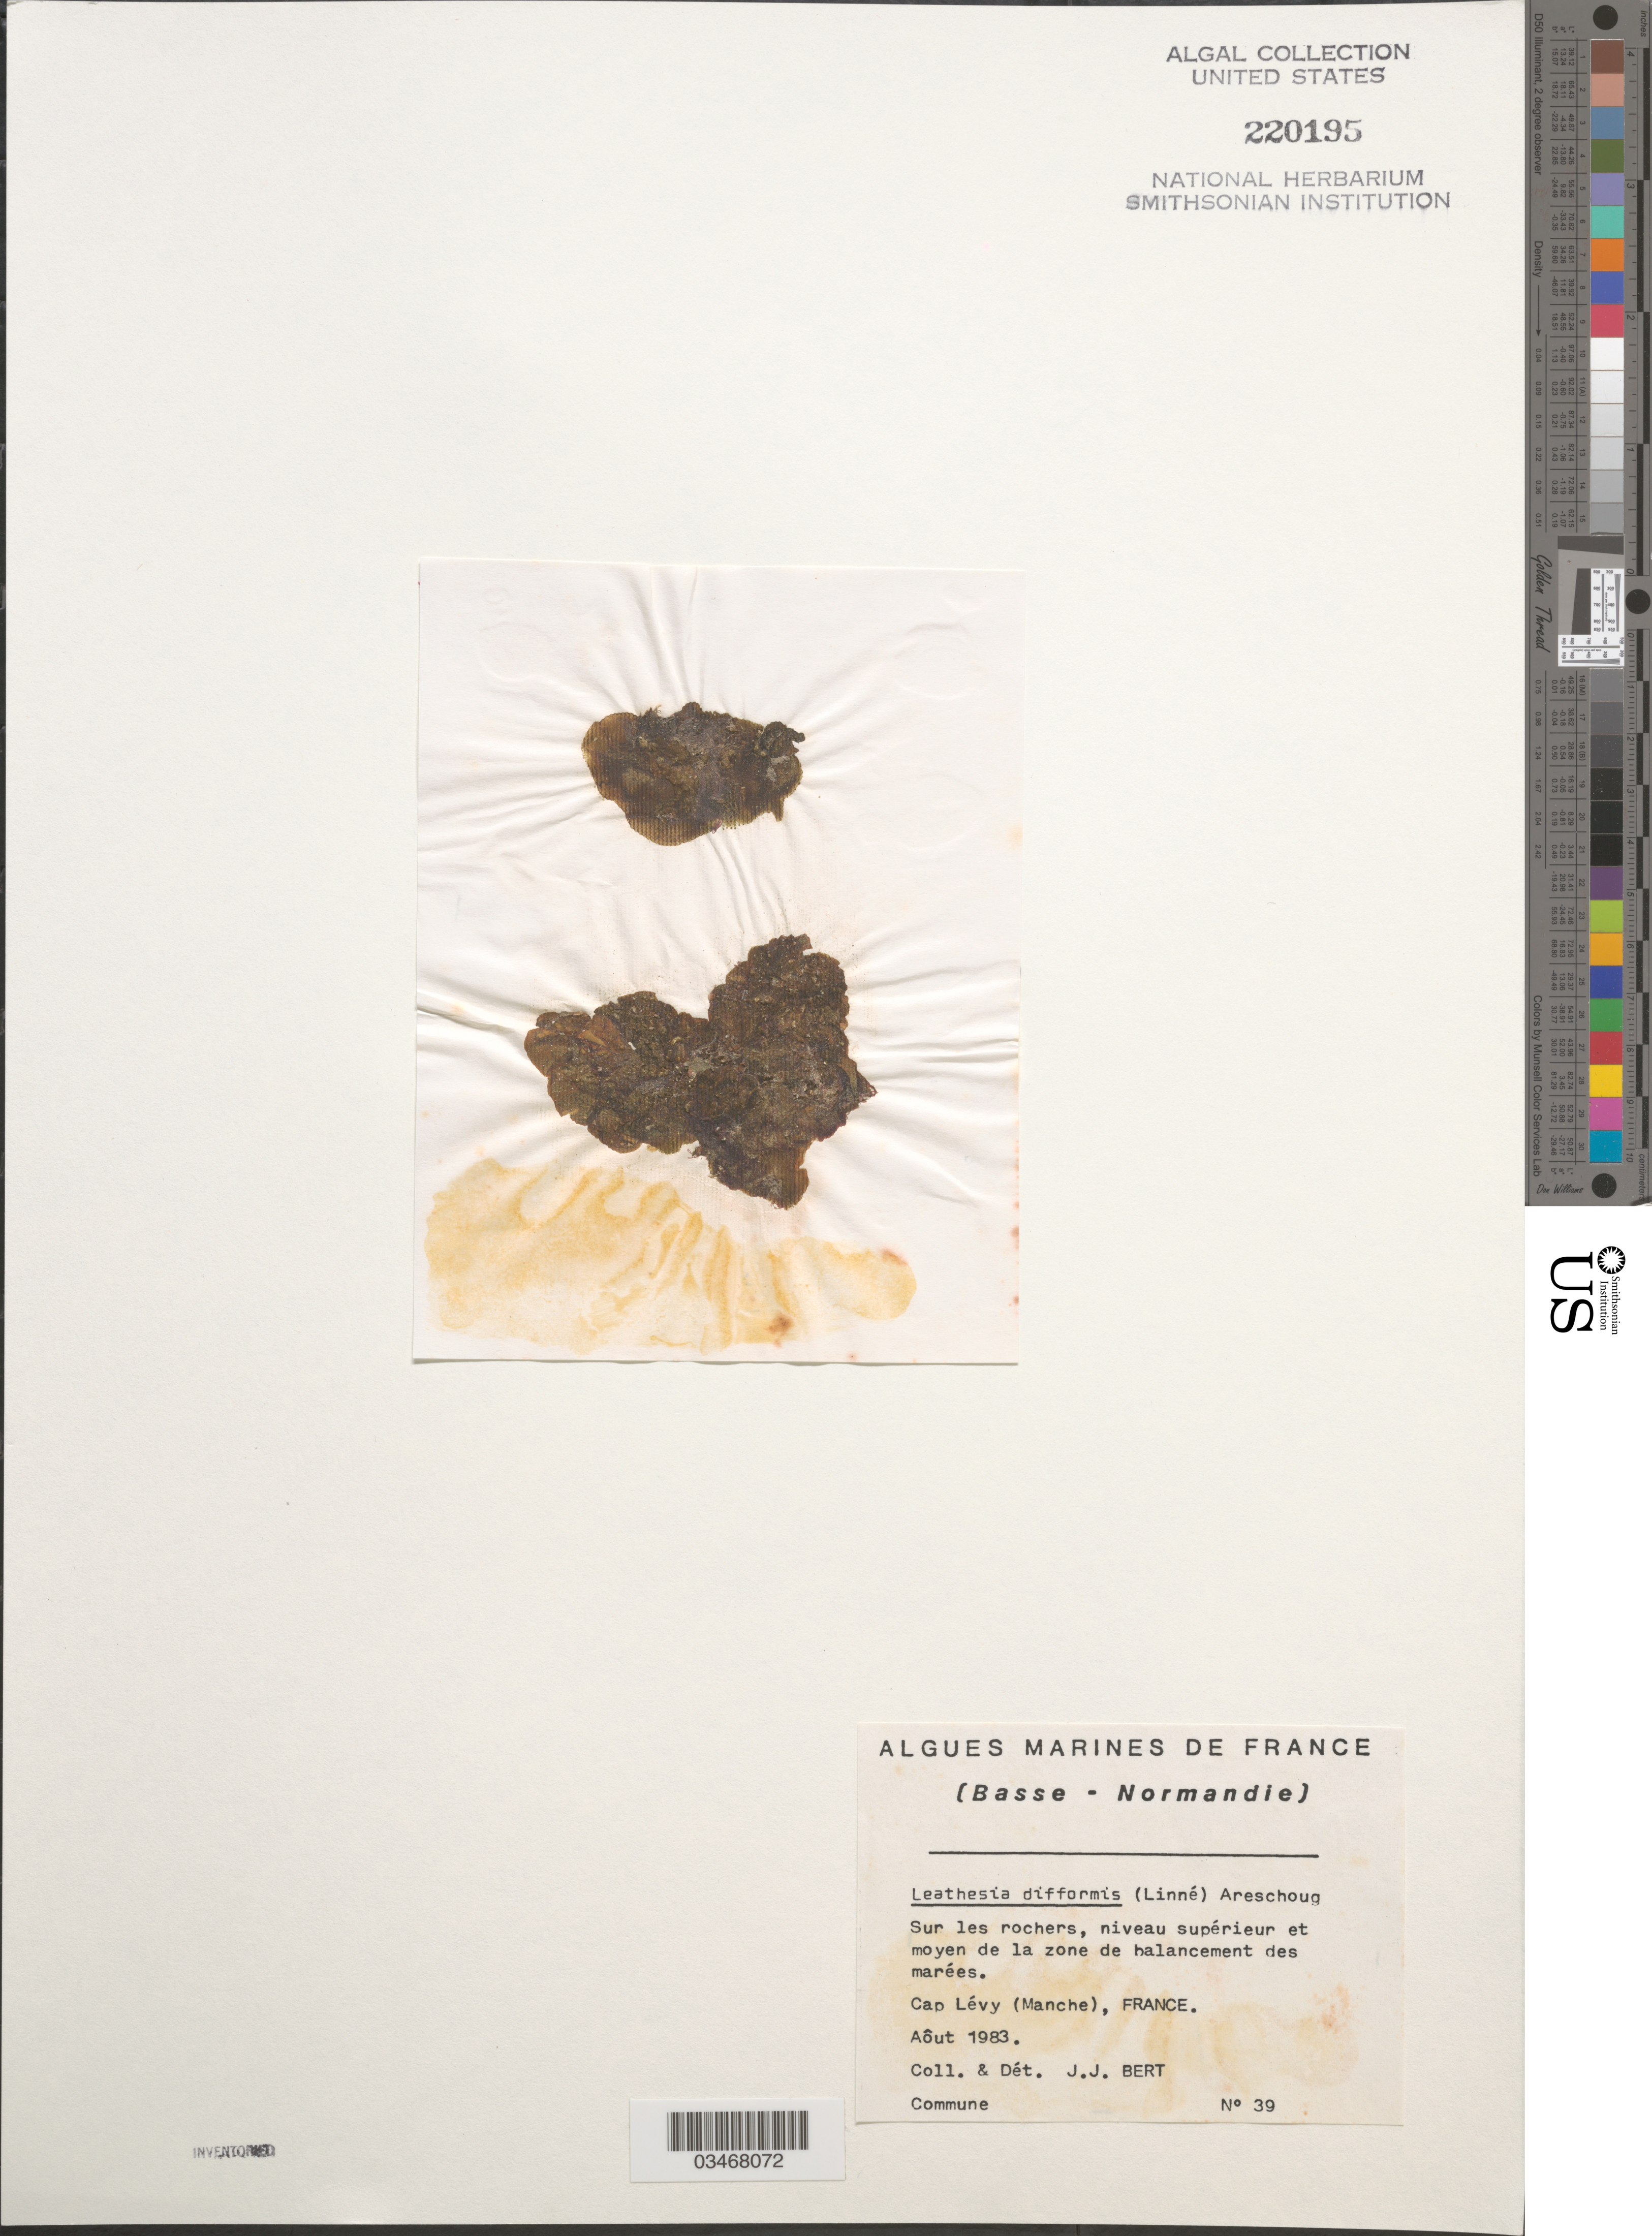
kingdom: Chromista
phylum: Ochrophyta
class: Phaeophyceae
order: Ectocarpales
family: Chordariaceae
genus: Leathesia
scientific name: Leathesia difformis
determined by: Bert, Jean Jacques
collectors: J. Bert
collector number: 39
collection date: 1983-08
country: France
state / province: Normandie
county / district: Manche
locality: Cap Levy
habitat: Sur les rochers, niveau superieur et moyen de la zone de balancement des marees.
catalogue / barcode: US 220195